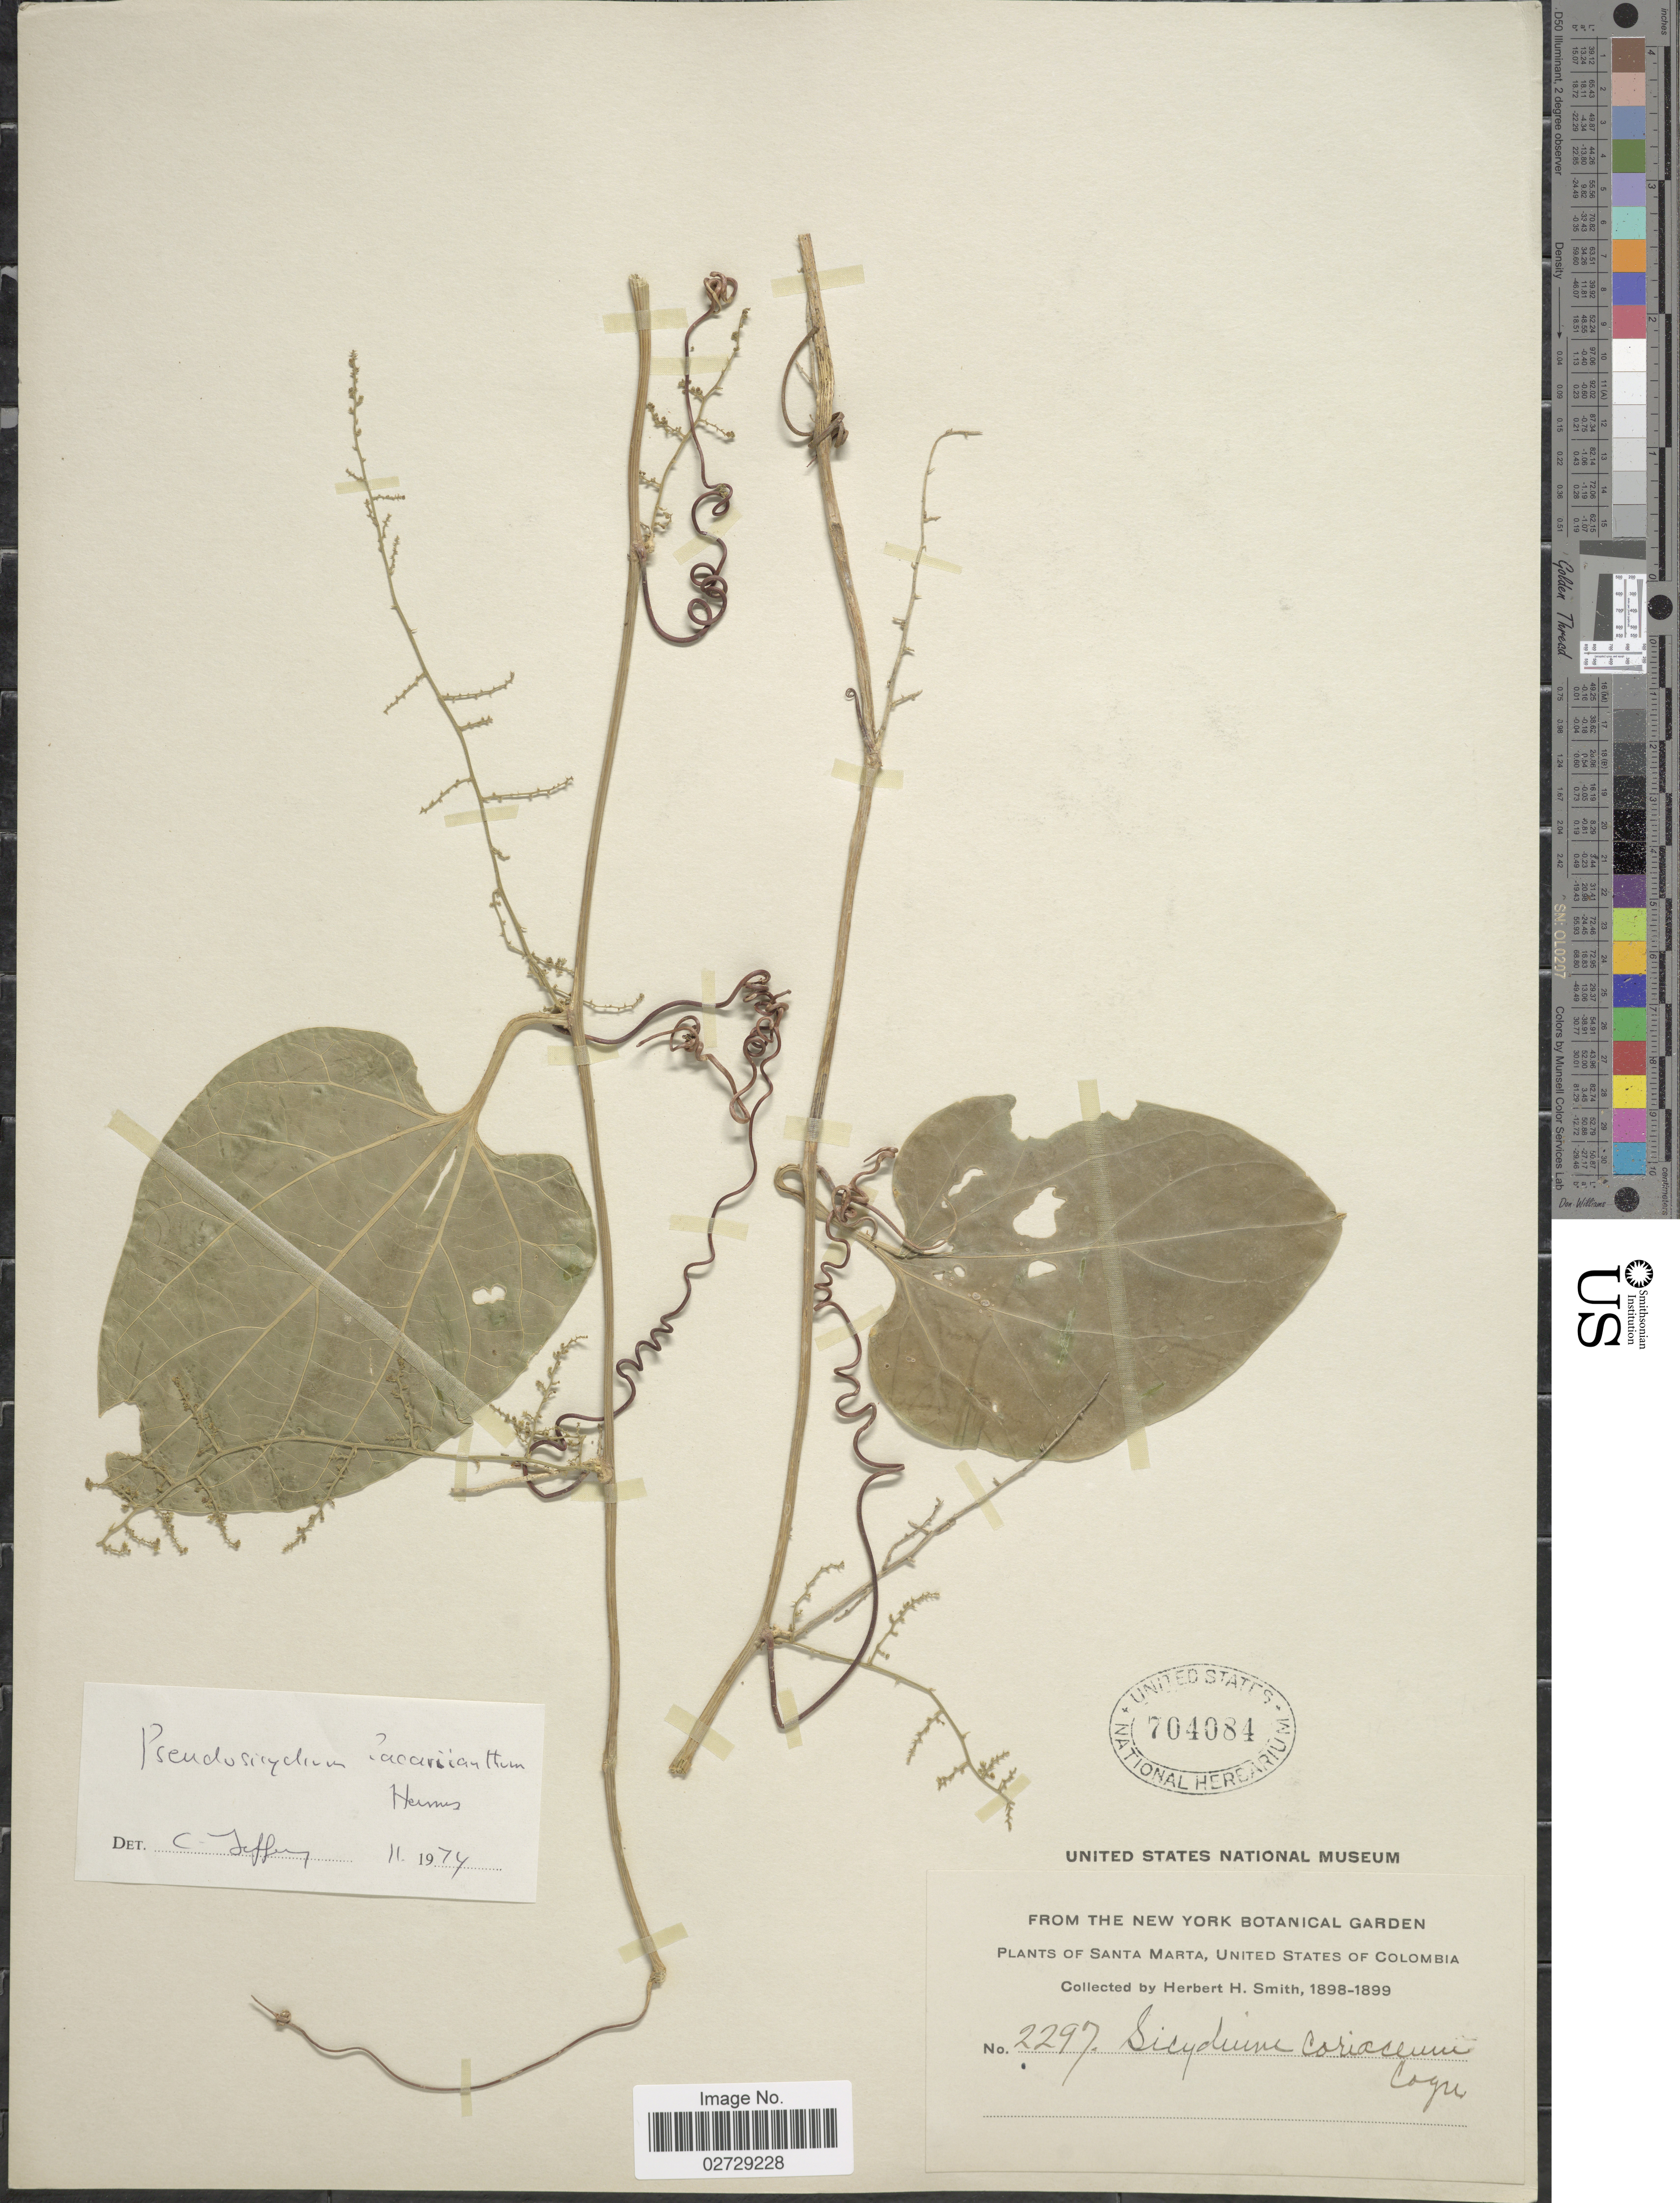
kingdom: Plantae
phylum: Tracheophyta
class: Magnoliopsida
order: Cucurbitales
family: Cucurbitaceae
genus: Pteropepon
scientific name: Pteropepon acariaeanthus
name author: (Harms) H. Schaef. & S.S. Renner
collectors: Herbert H. Smith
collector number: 2297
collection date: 1898/1899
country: Colombia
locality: Santa Marta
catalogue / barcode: US 704084